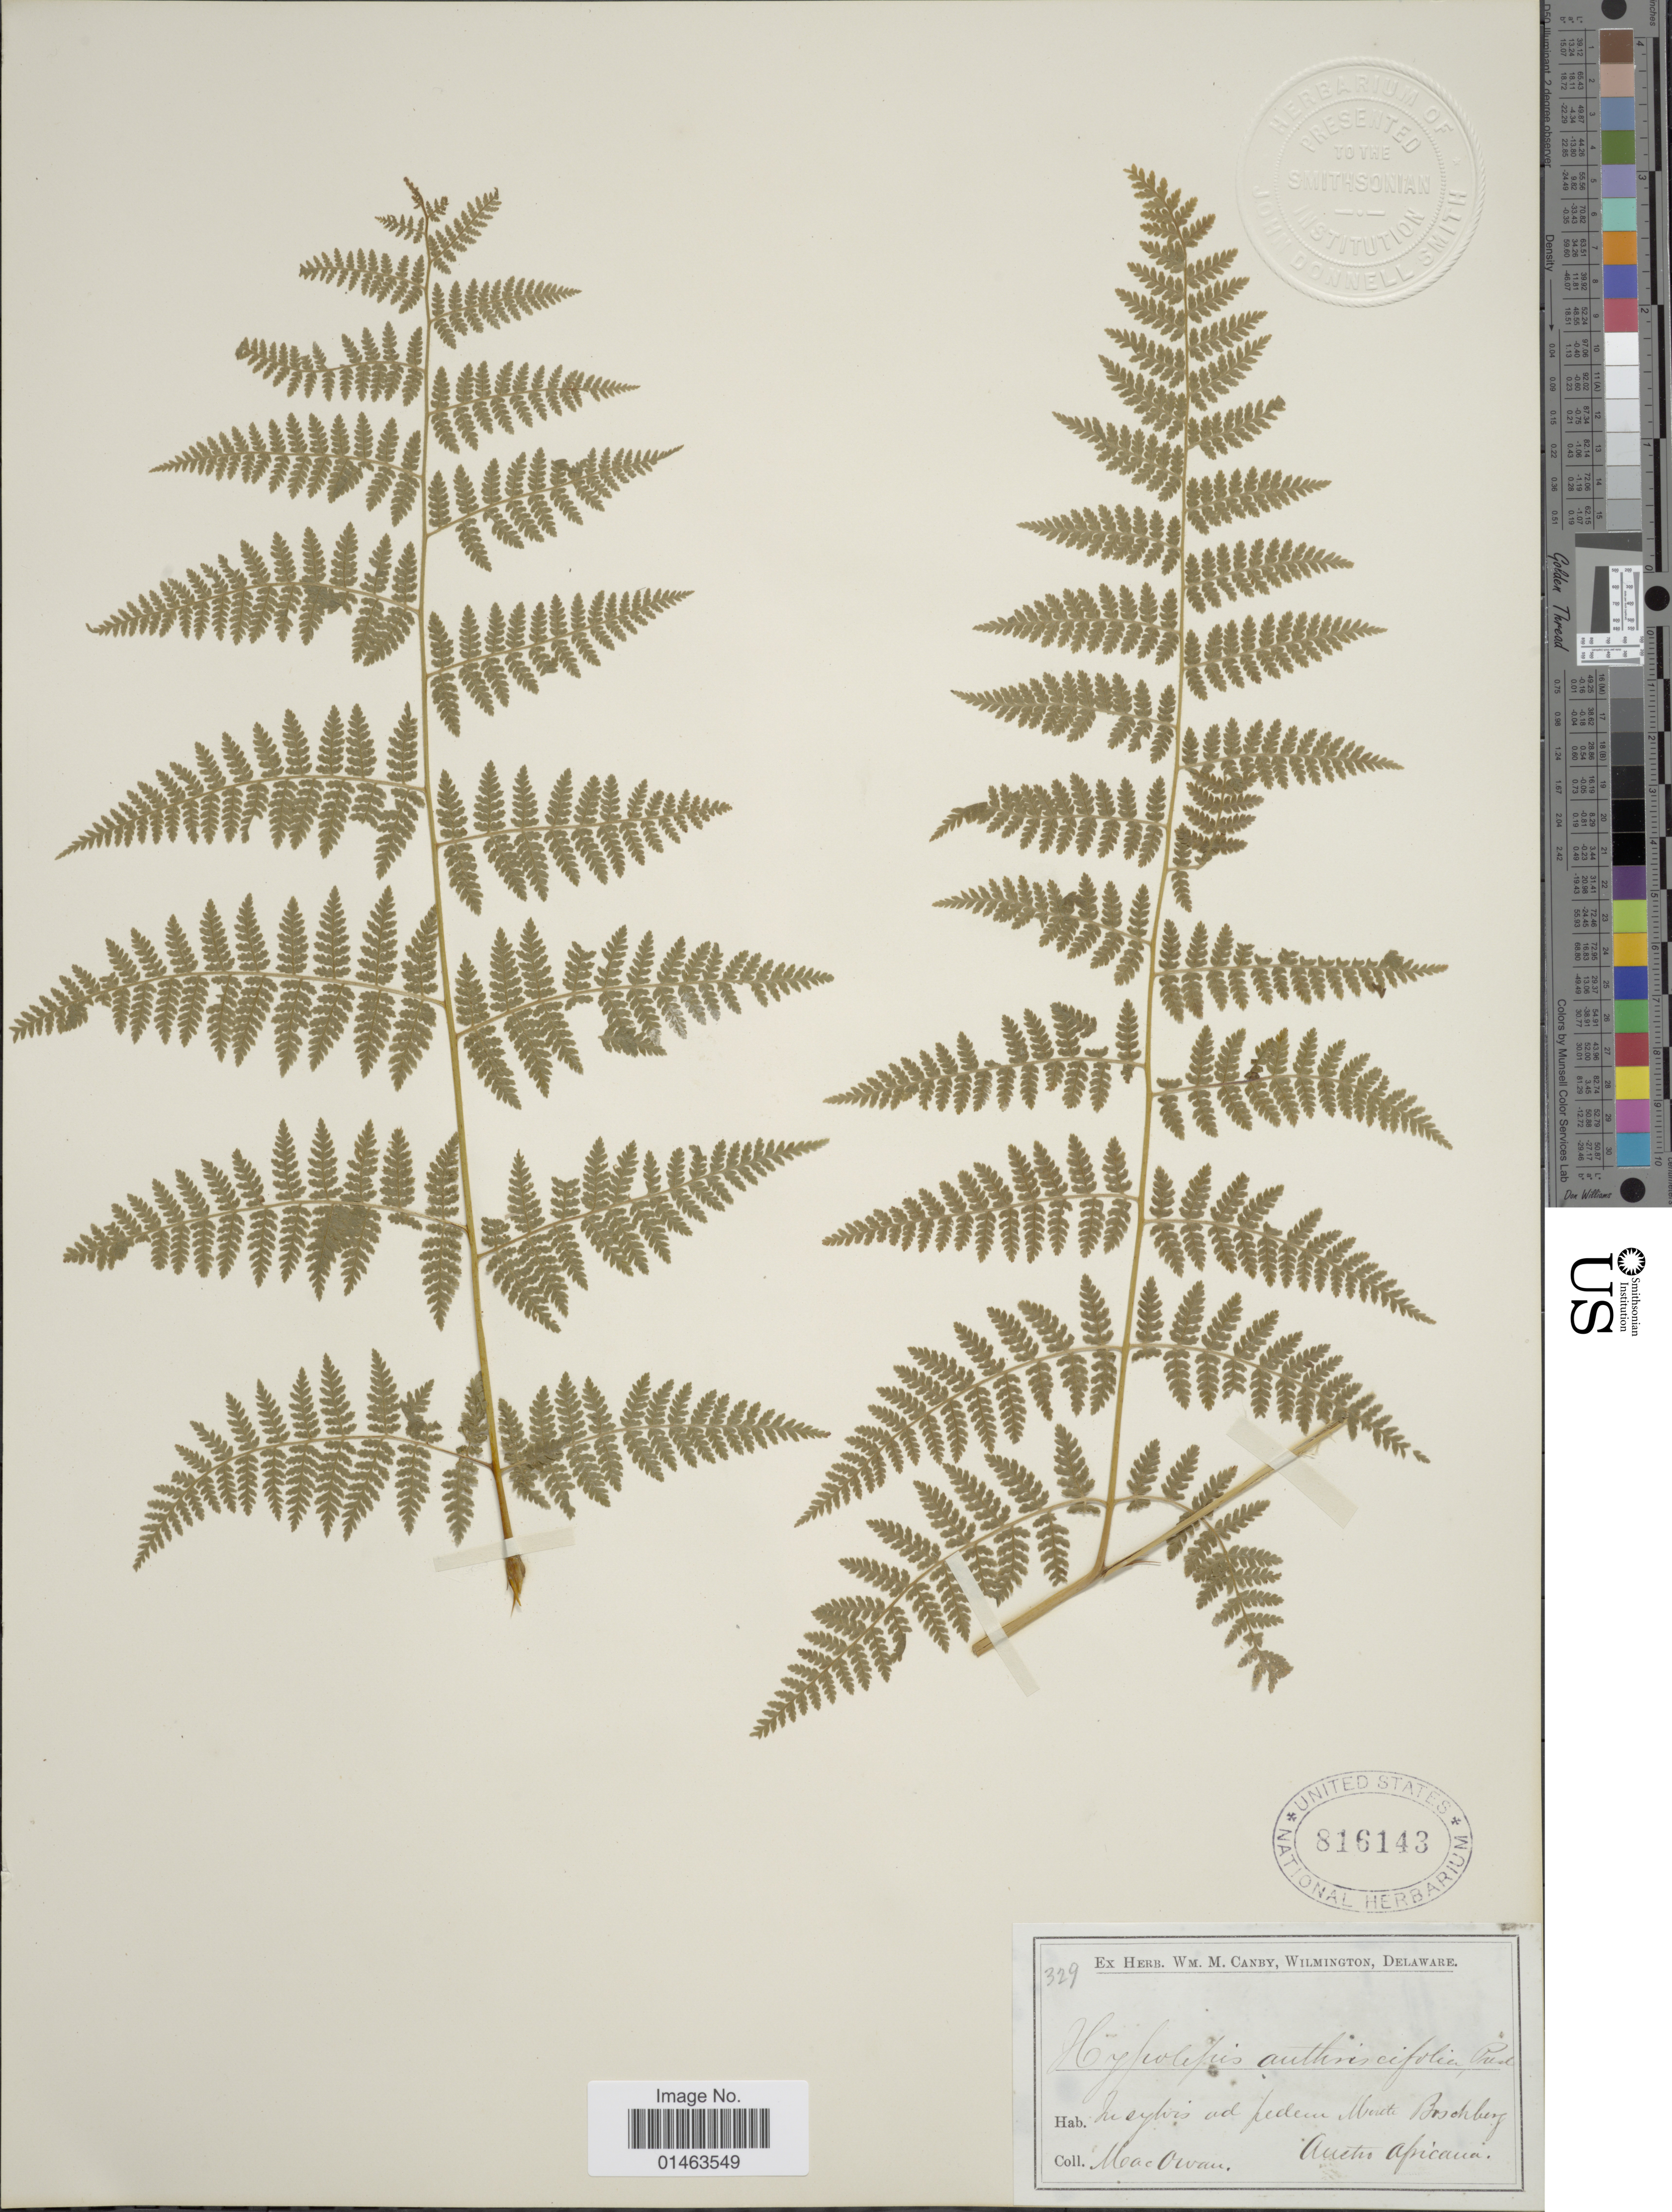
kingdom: Plantae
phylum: Tracheophyta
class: Polypodiopsida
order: Polypodiales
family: Dennstaedtiaceae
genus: Hypolepis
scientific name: Hypolepis sparsisora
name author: (Schrad.) Kuhn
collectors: MacOwan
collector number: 329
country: South Africa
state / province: Eastern Cape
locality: In sylvis ad pedem, monte Boschberg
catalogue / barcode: US 816143